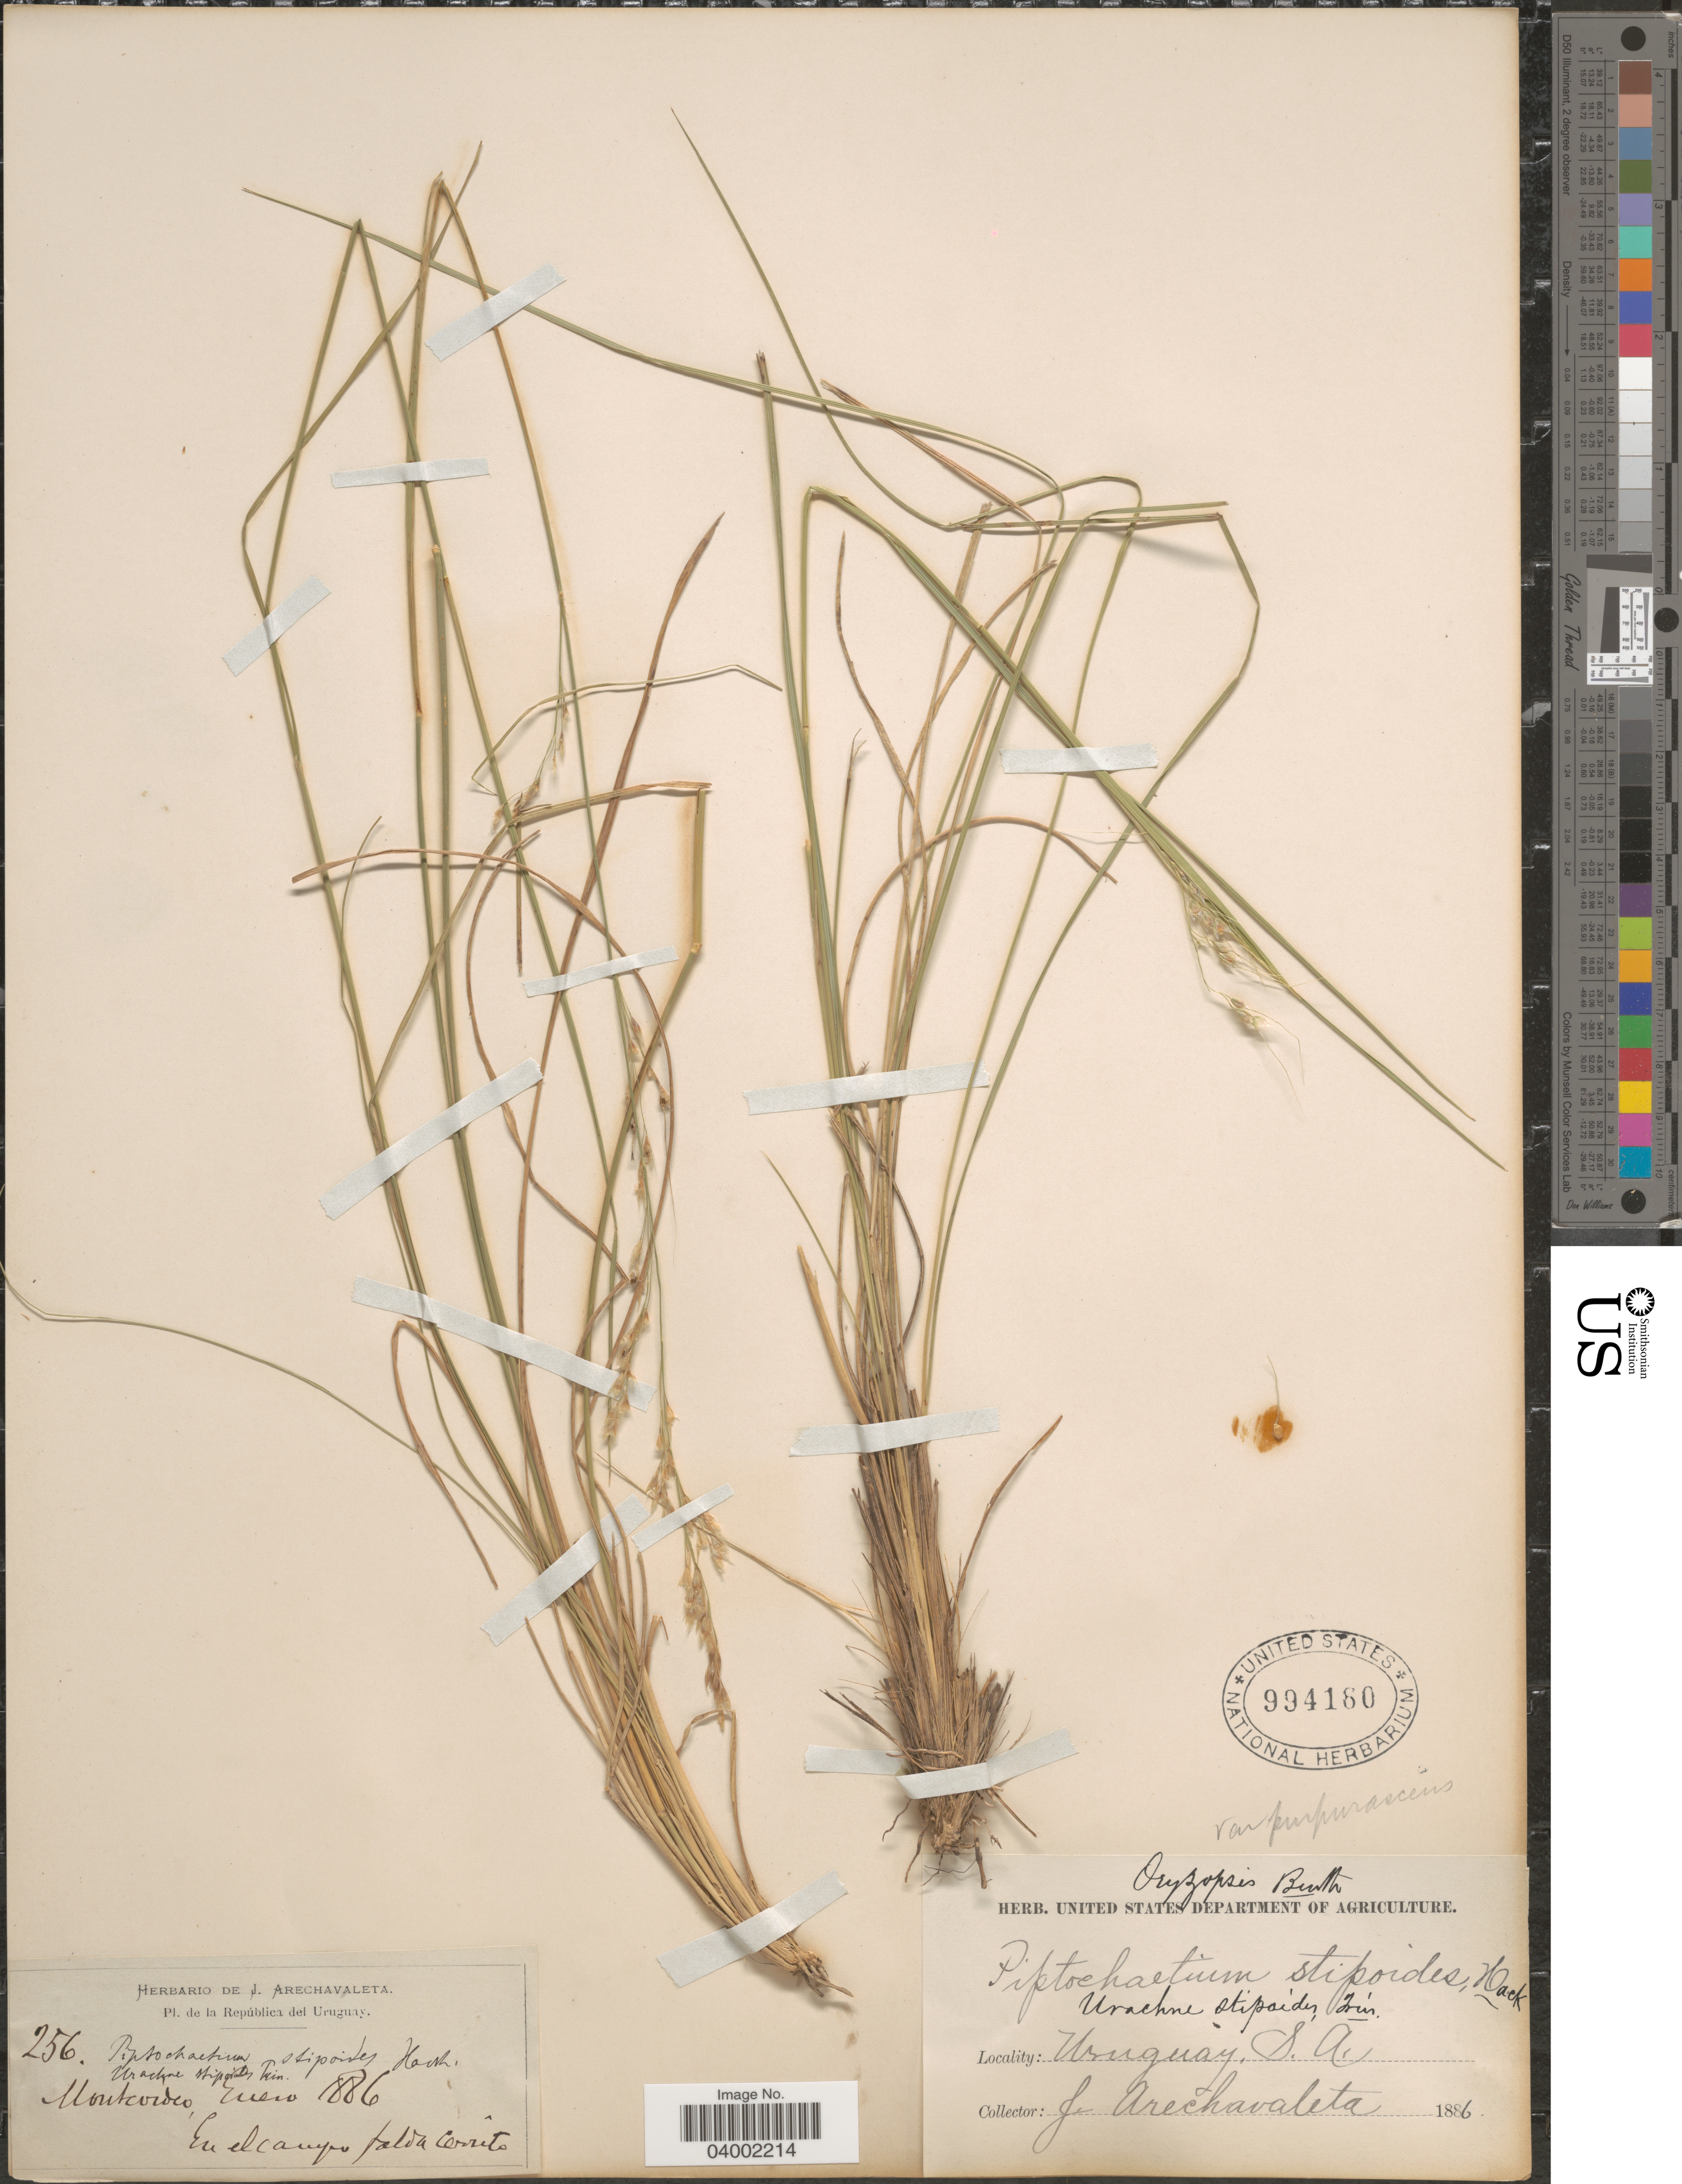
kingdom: Plantae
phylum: Tracheophyta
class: Liliopsida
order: Poales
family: Poaceae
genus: Piptochaetium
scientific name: Piptochaetium stipoides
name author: (Trin. & Rupr.) Hack. & Arechav.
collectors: J. Arechavaleta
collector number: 256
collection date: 1886-01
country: Uruguay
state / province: Montevideo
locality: República del Uruguay. En el campo falda Cerrito.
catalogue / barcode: US 994160